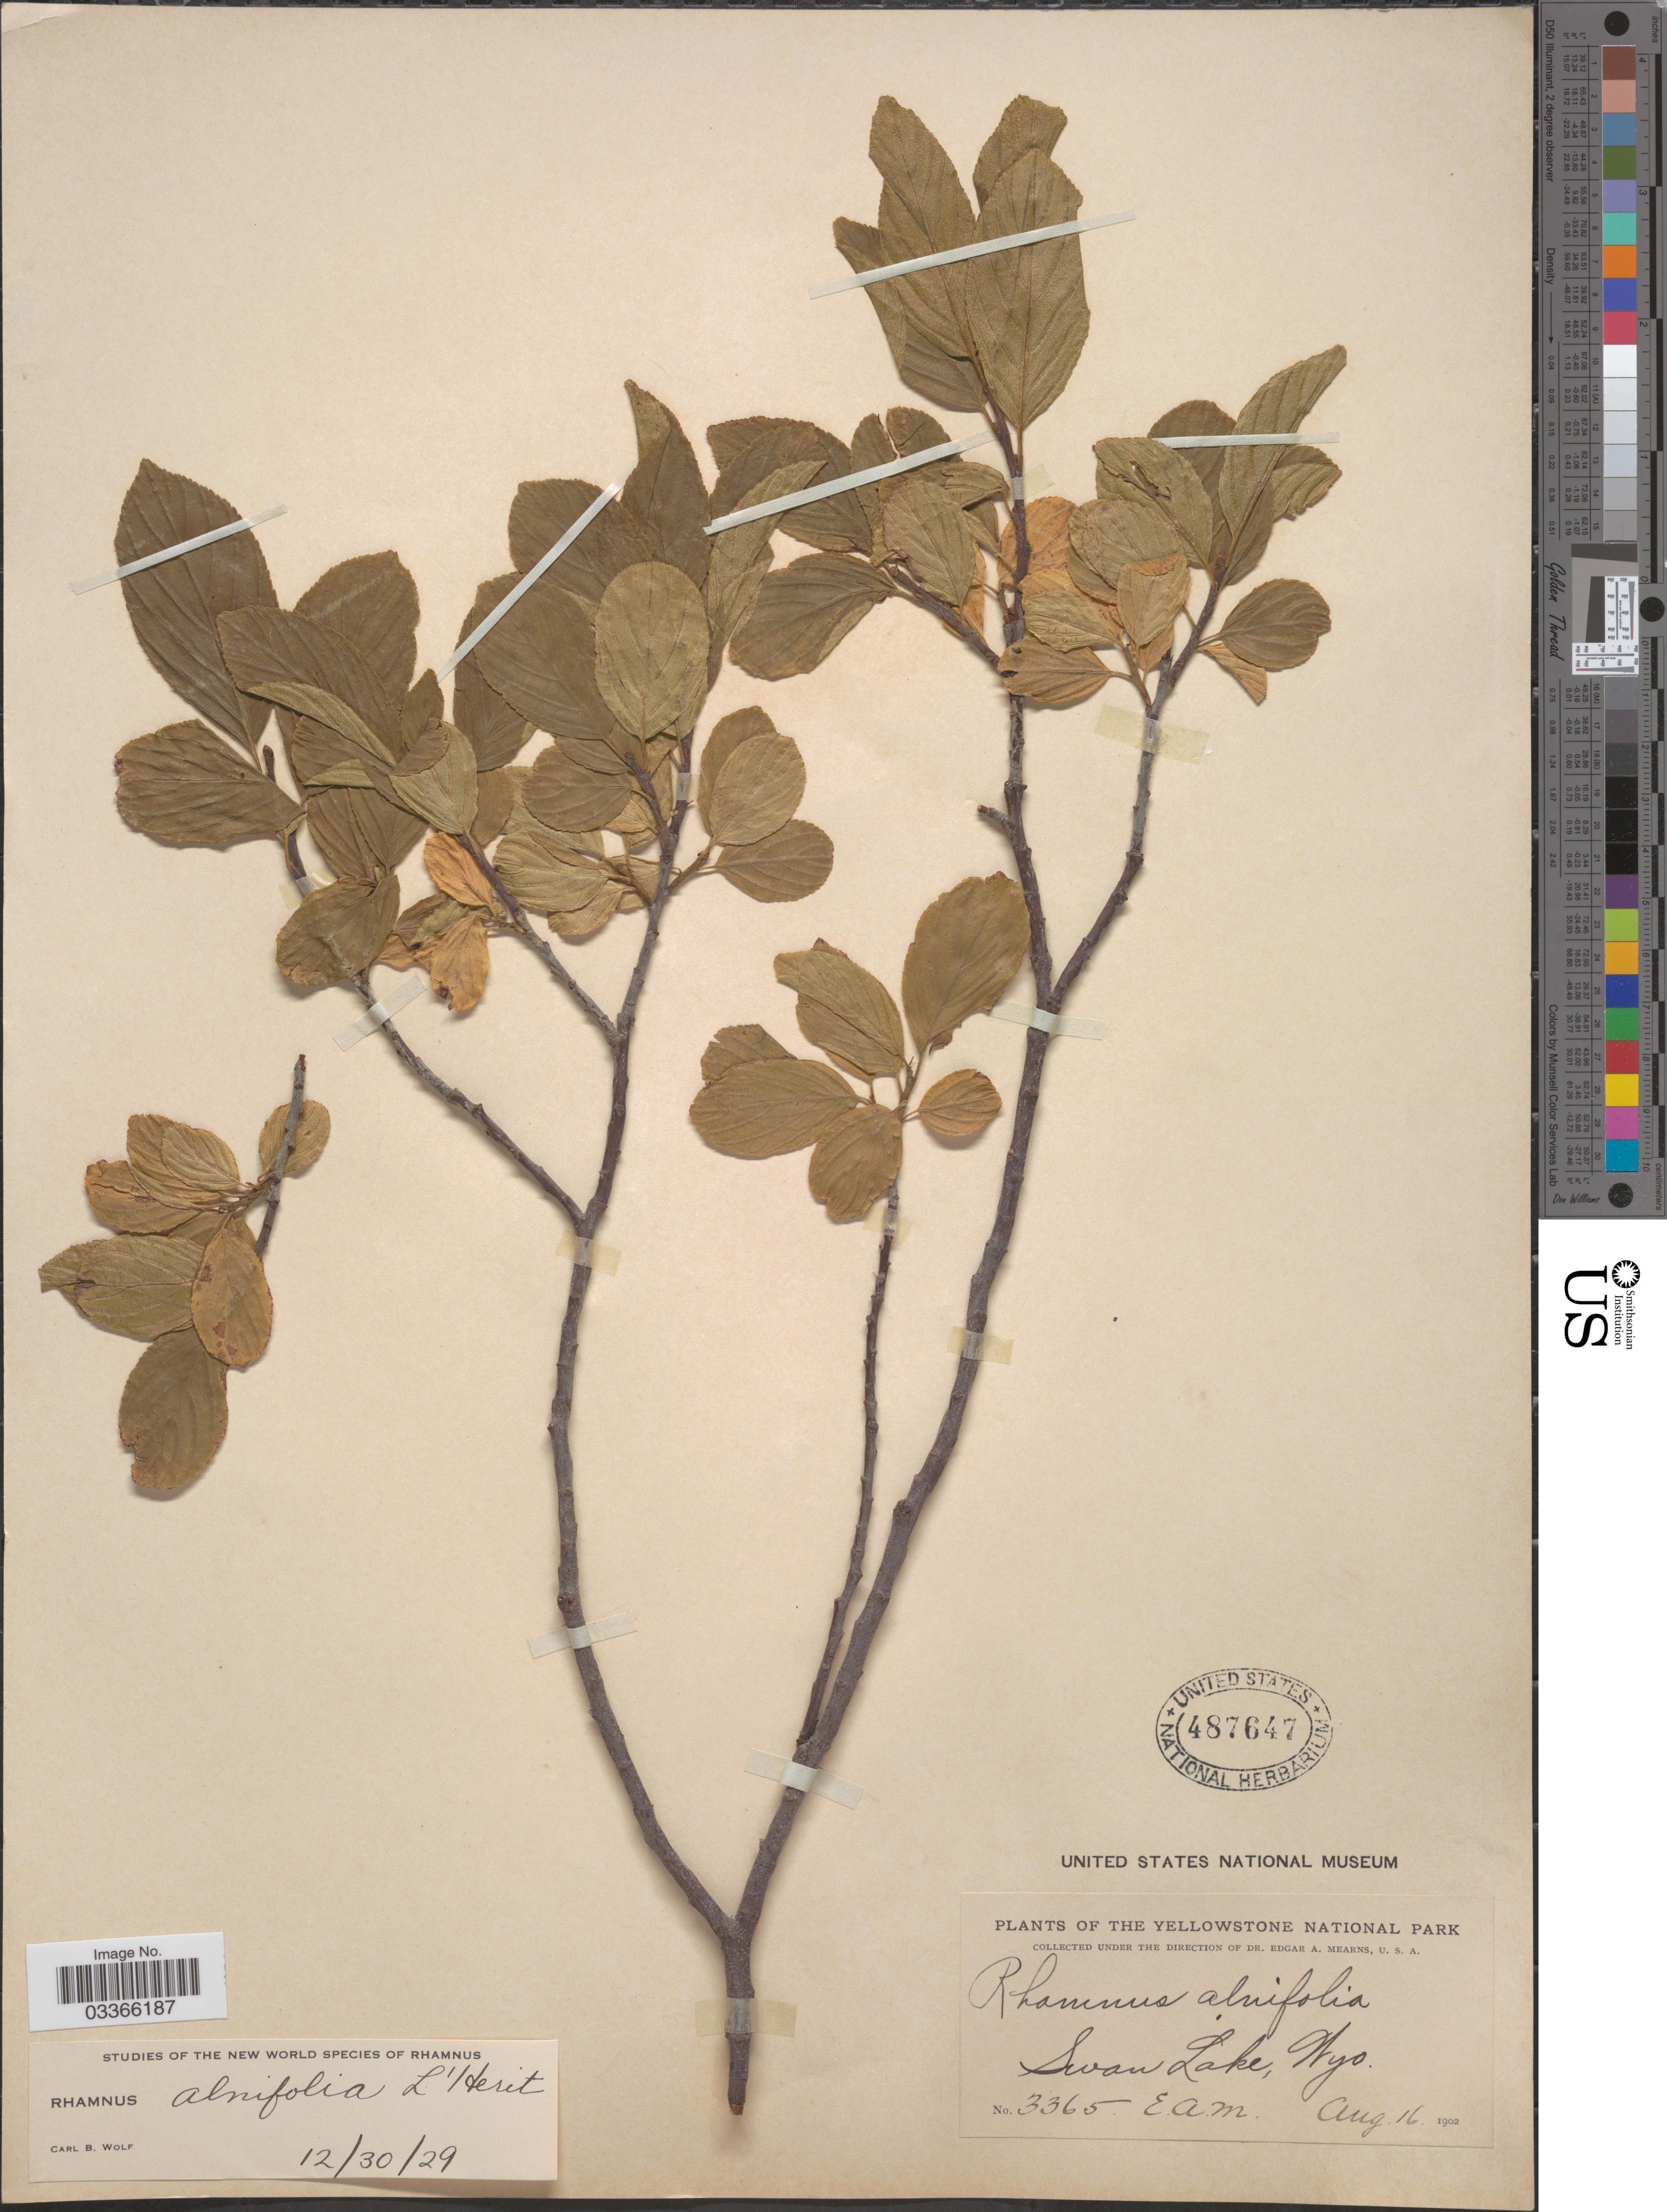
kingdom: Plantae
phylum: Tracheophyta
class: Magnoliopsida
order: Rosales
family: Rhamnaceae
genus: Rhamnus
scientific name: Rhamnus alnifolia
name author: L'Hér.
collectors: E. A. Mearns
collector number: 3365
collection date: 1902-08-16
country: United States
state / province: Wyoming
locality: Swan Lake.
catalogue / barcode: US 487647